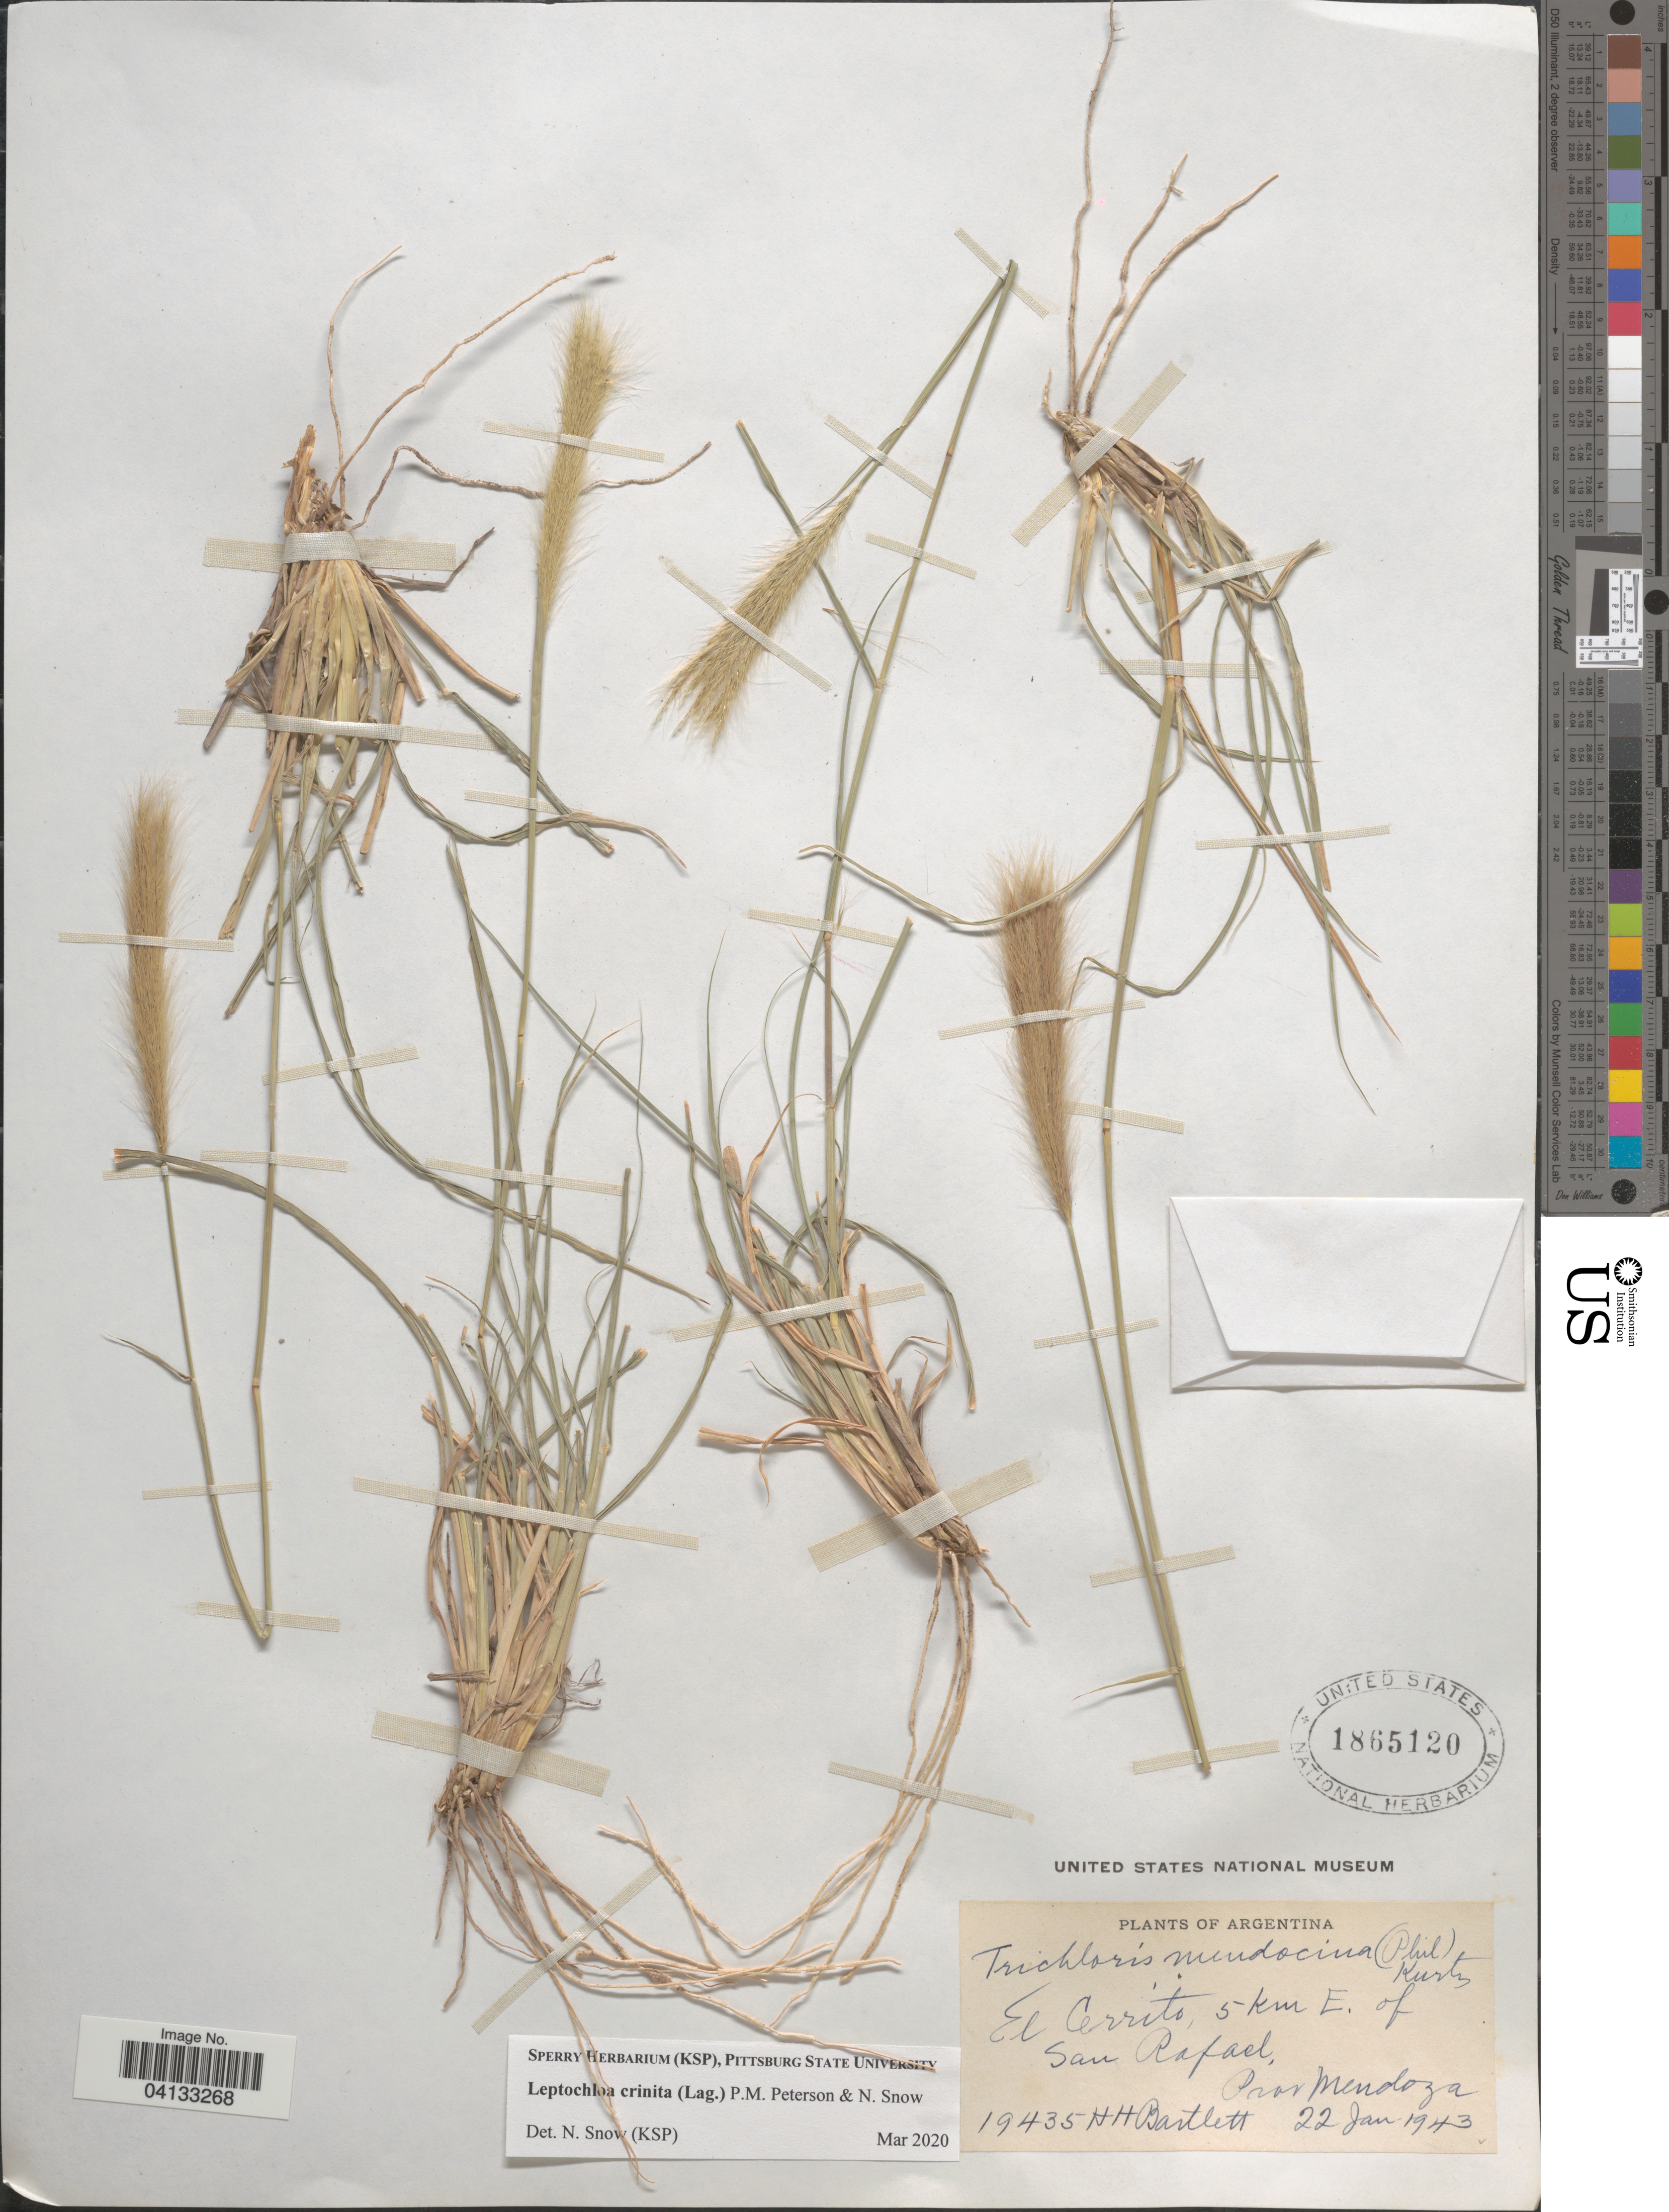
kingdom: Plantae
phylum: Tracheophyta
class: Liliopsida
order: Poales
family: Poaceae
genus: Leptochloa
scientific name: Leptochloa crinita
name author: (Lag.) P.M. Peterson & N. Snow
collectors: H. H. Bartlett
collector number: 19435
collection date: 1943-01-22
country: Argentina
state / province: Mendoza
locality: El Cerrito, 5 km E. of San Rafael.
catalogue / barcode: US 1865120